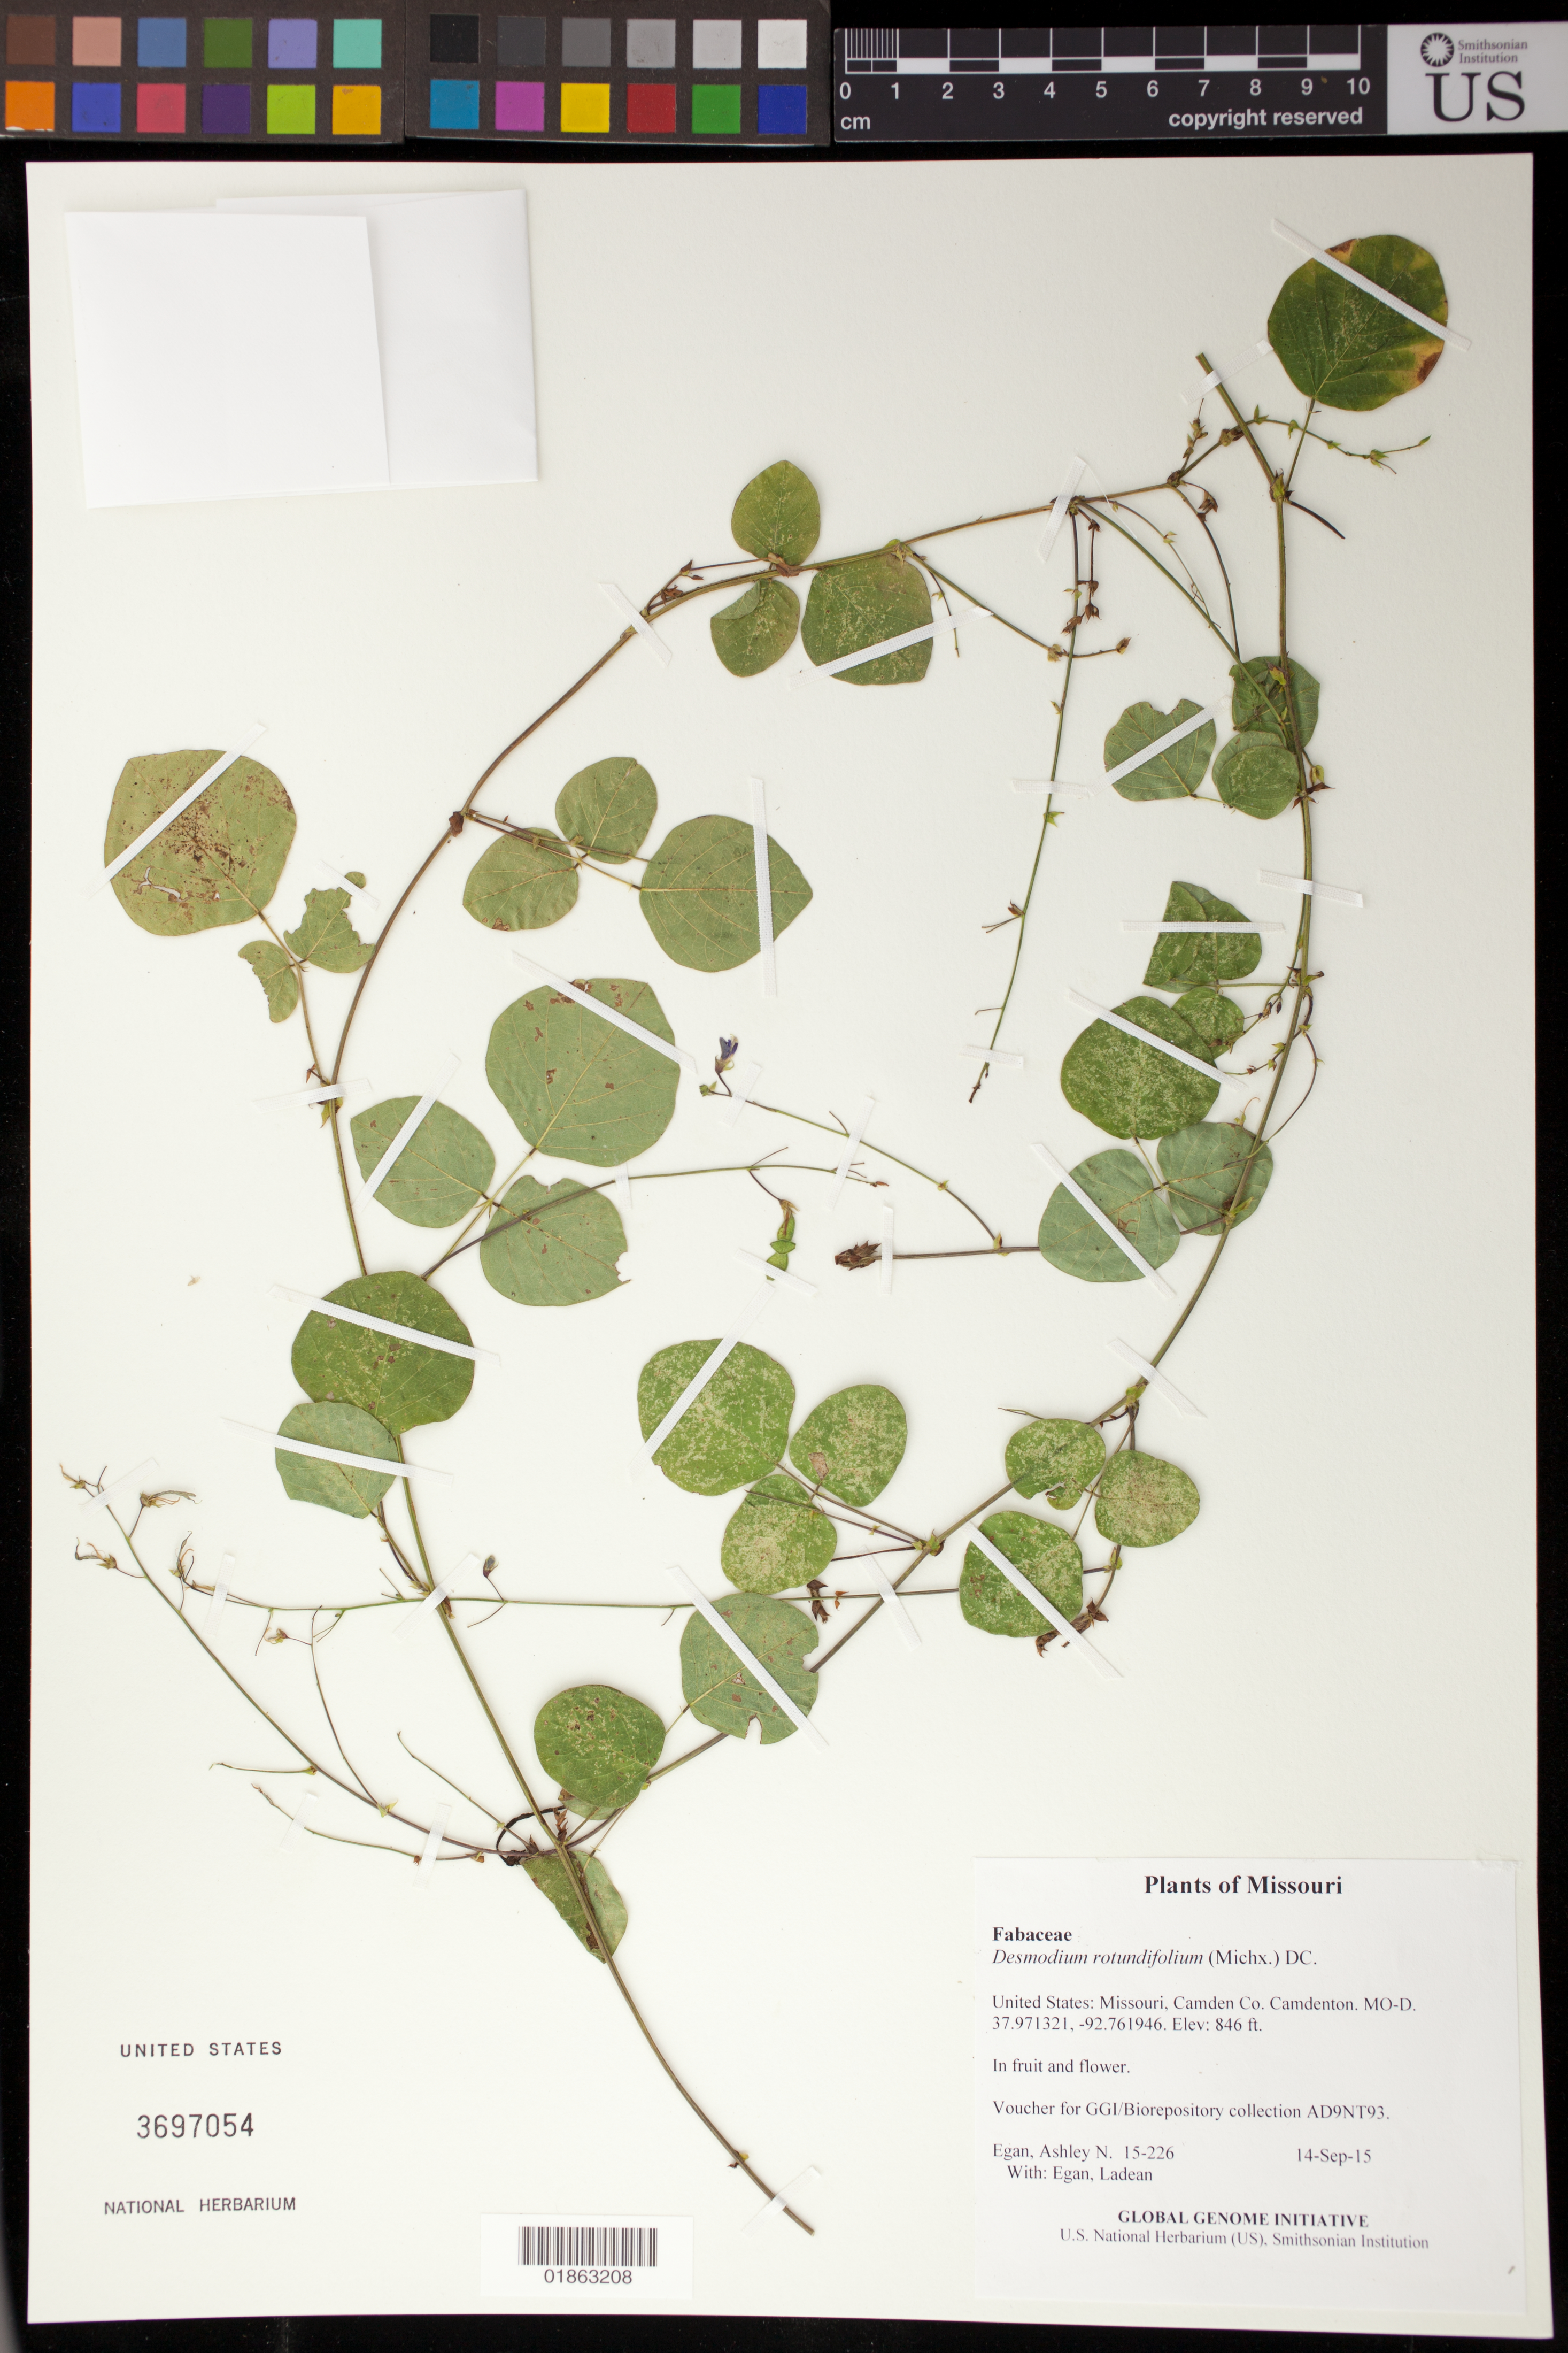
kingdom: Plantae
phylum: Tracheophyta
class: Magnoliopsida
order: Fabales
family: Fabaceae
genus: Desmodium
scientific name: Desmodium rotundifolium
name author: DC.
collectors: A. N. Egan & L. Egan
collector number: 15-226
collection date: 2015-09-14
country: United States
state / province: Missouri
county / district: Camden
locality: Camdenton. MO-D.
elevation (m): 258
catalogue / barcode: US 3697054